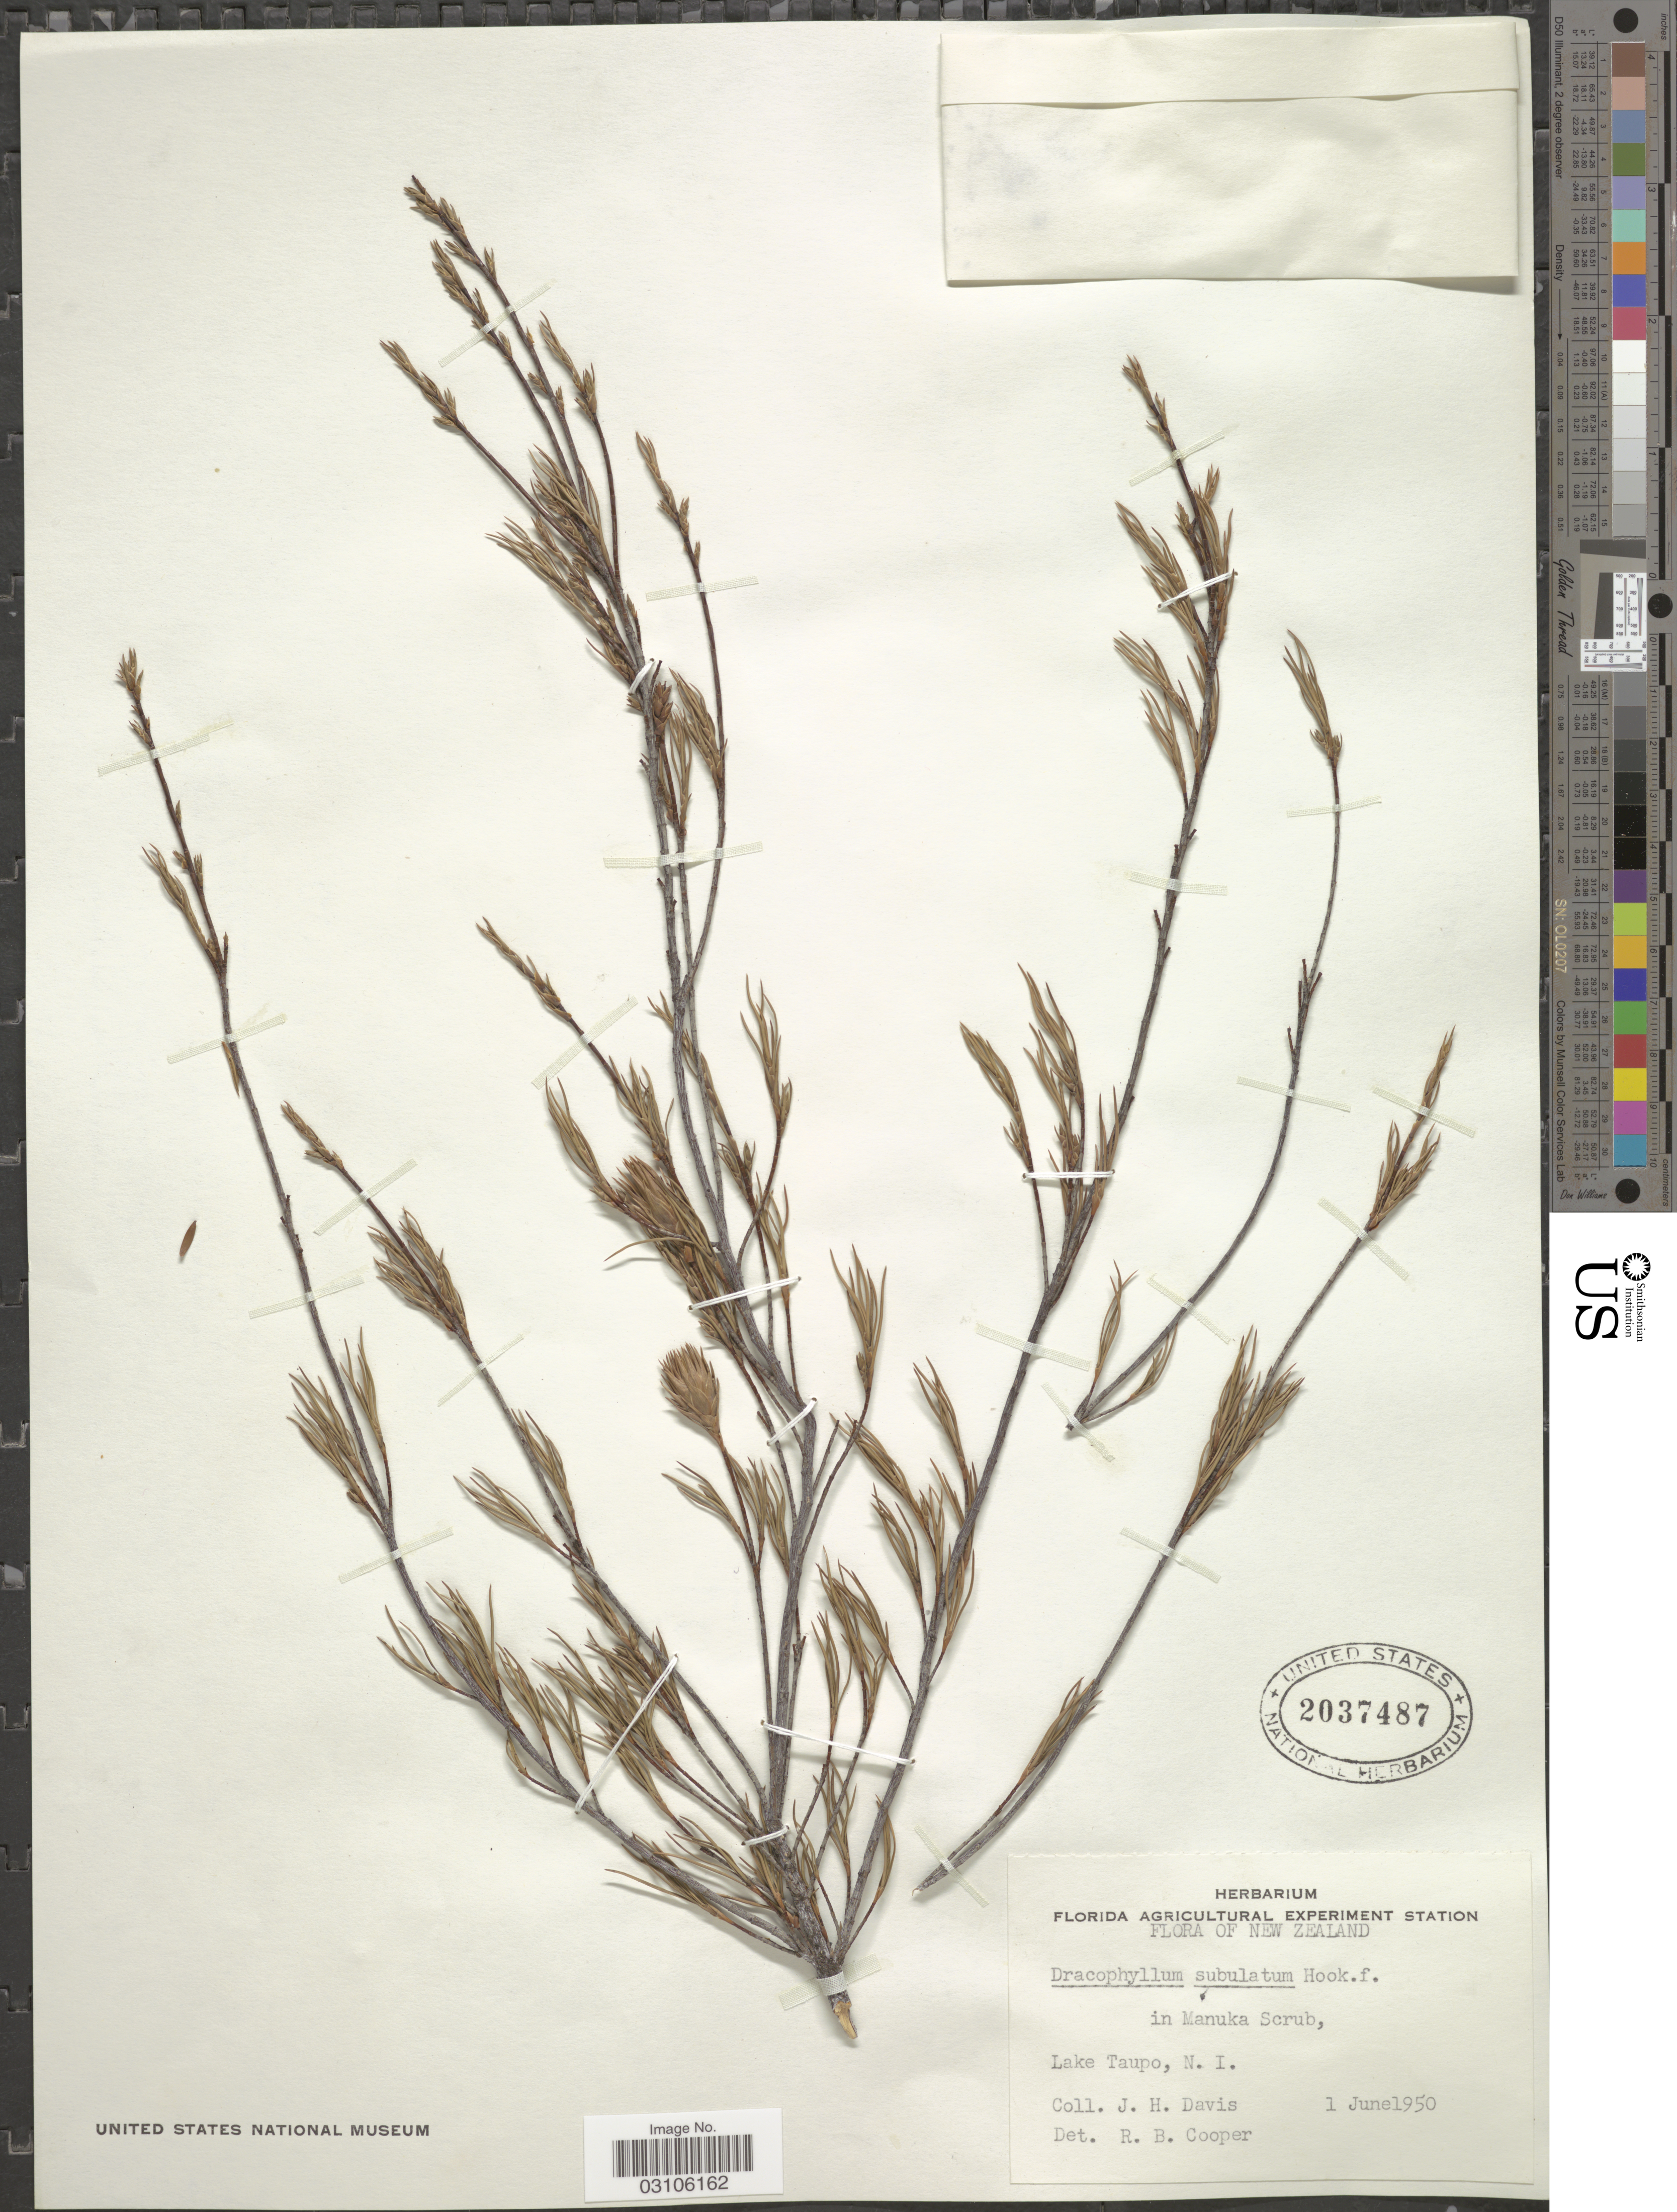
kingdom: Plantae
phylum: Tracheophyta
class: Magnoliopsida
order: Ericales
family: Ericaceae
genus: Dracophyllum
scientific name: Dracophyllum subulatum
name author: Hook. f.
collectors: J. Davis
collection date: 1950-06-01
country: New Zealand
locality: In Manuka Scrub, Lake Taupo, N. I.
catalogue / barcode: US 2037487